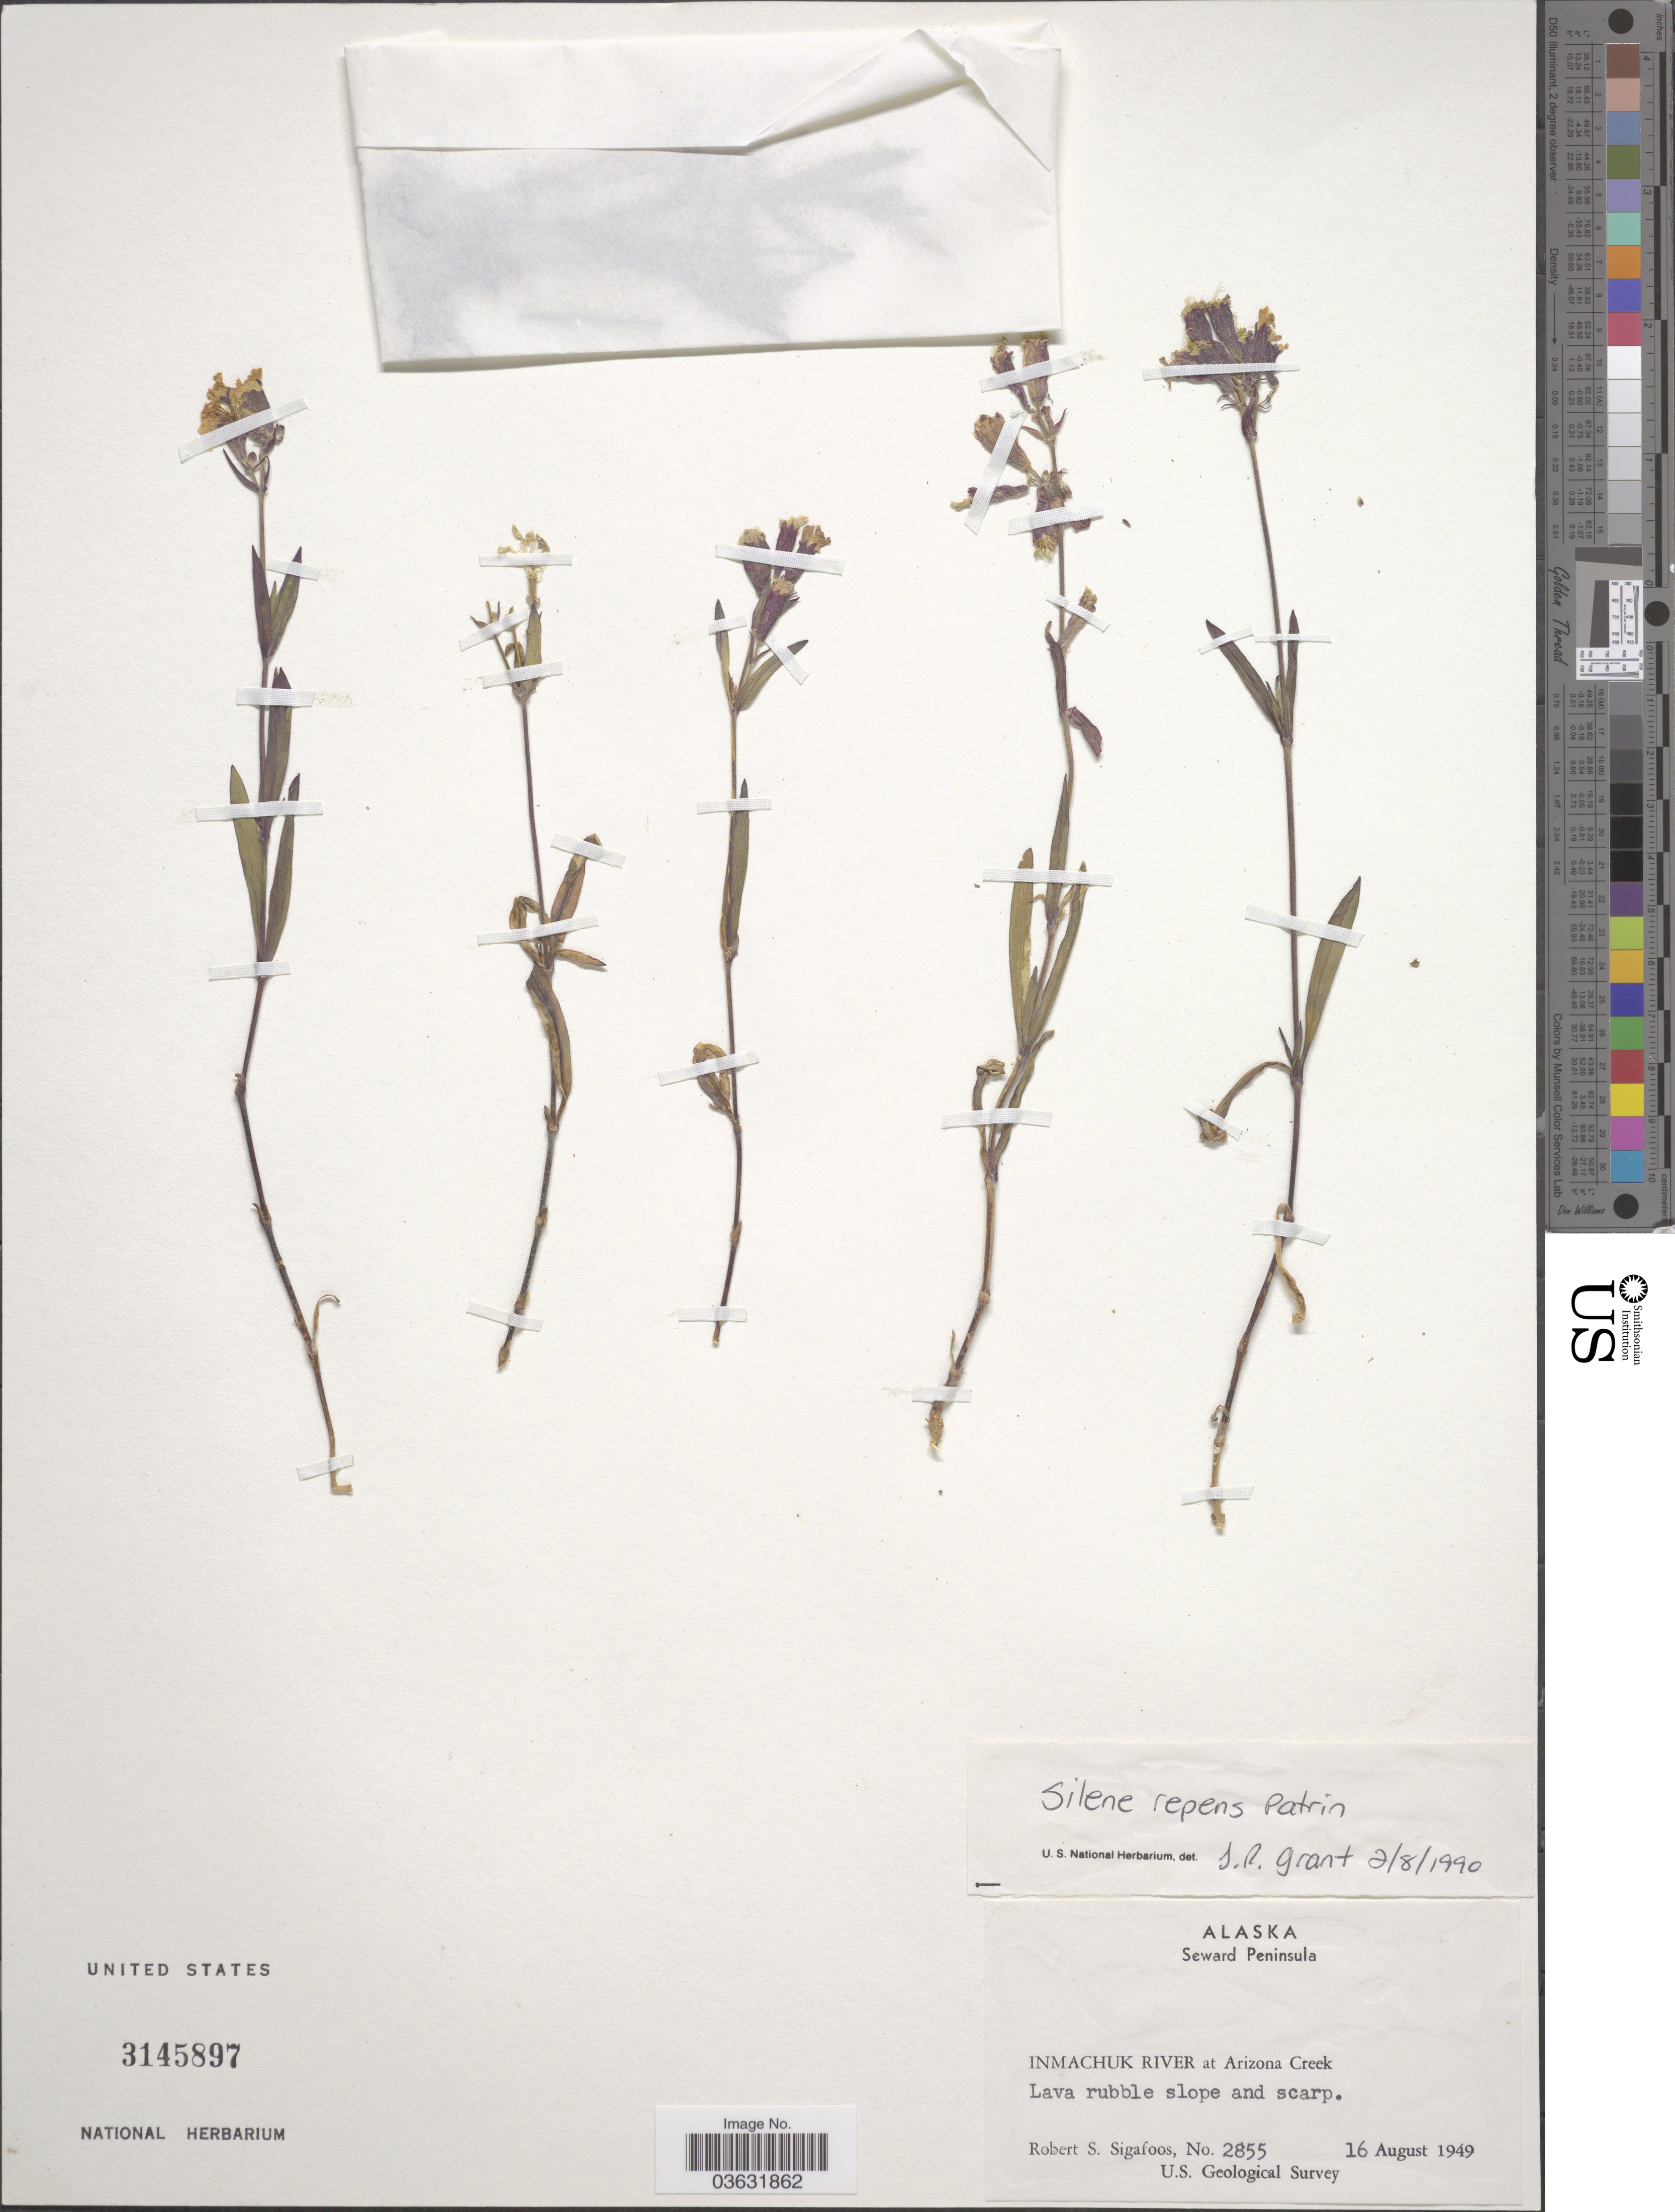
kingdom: Plantae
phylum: Tracheophyta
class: Magnoliopsida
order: Caryophyllales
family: Caryophyllaceae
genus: Silene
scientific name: Silene repens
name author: Patrin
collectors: R. Sigafoos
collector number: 2855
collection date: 1949-08-16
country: United States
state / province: Alaska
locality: Seward Peninsula. Inmachuk River at Arizona Creek.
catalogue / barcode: US 3145897